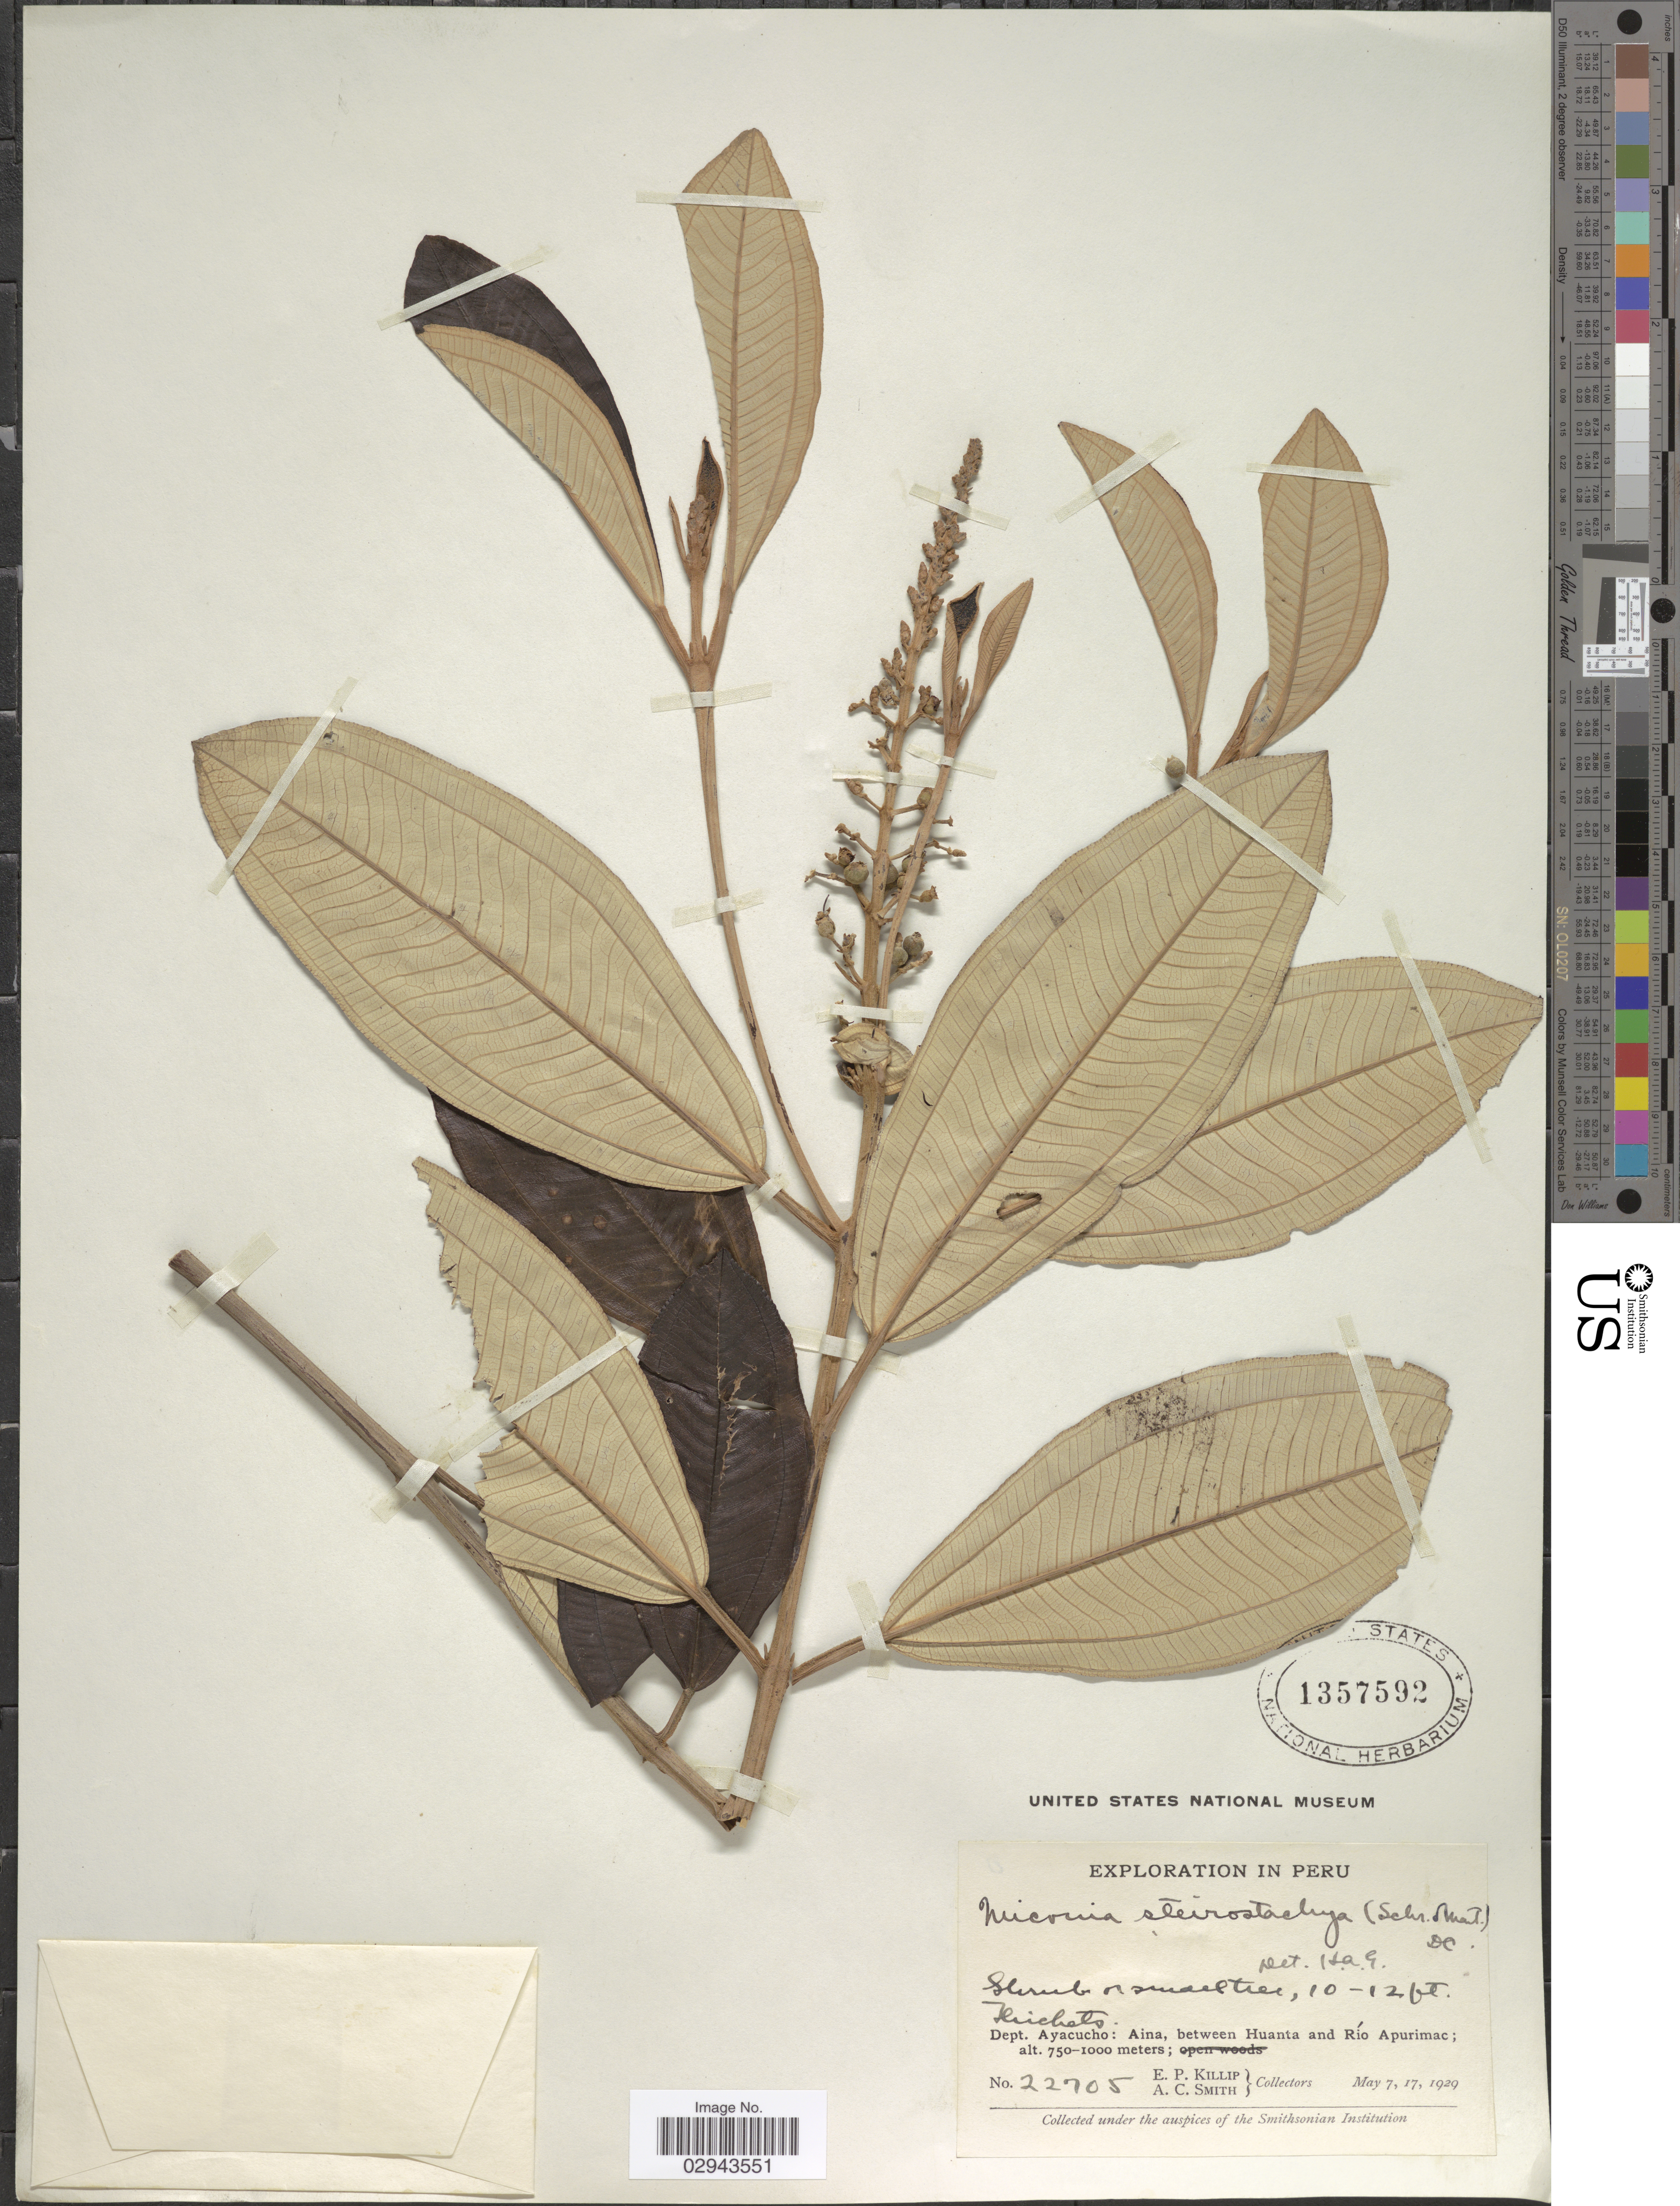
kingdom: Plantae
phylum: Tracheophyta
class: Magnoliopsida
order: Myrtales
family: Melastomataceae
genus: Miconia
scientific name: Miconia stenostachya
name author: DC.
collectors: E. P. Killip & A. C. Smith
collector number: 22705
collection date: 1929-05-07/1929-05-17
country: Peru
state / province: Ayacucho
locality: Dept. Ayacucho: Aina, between Huanta and Río Apurimac.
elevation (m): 750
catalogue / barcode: US 1357592